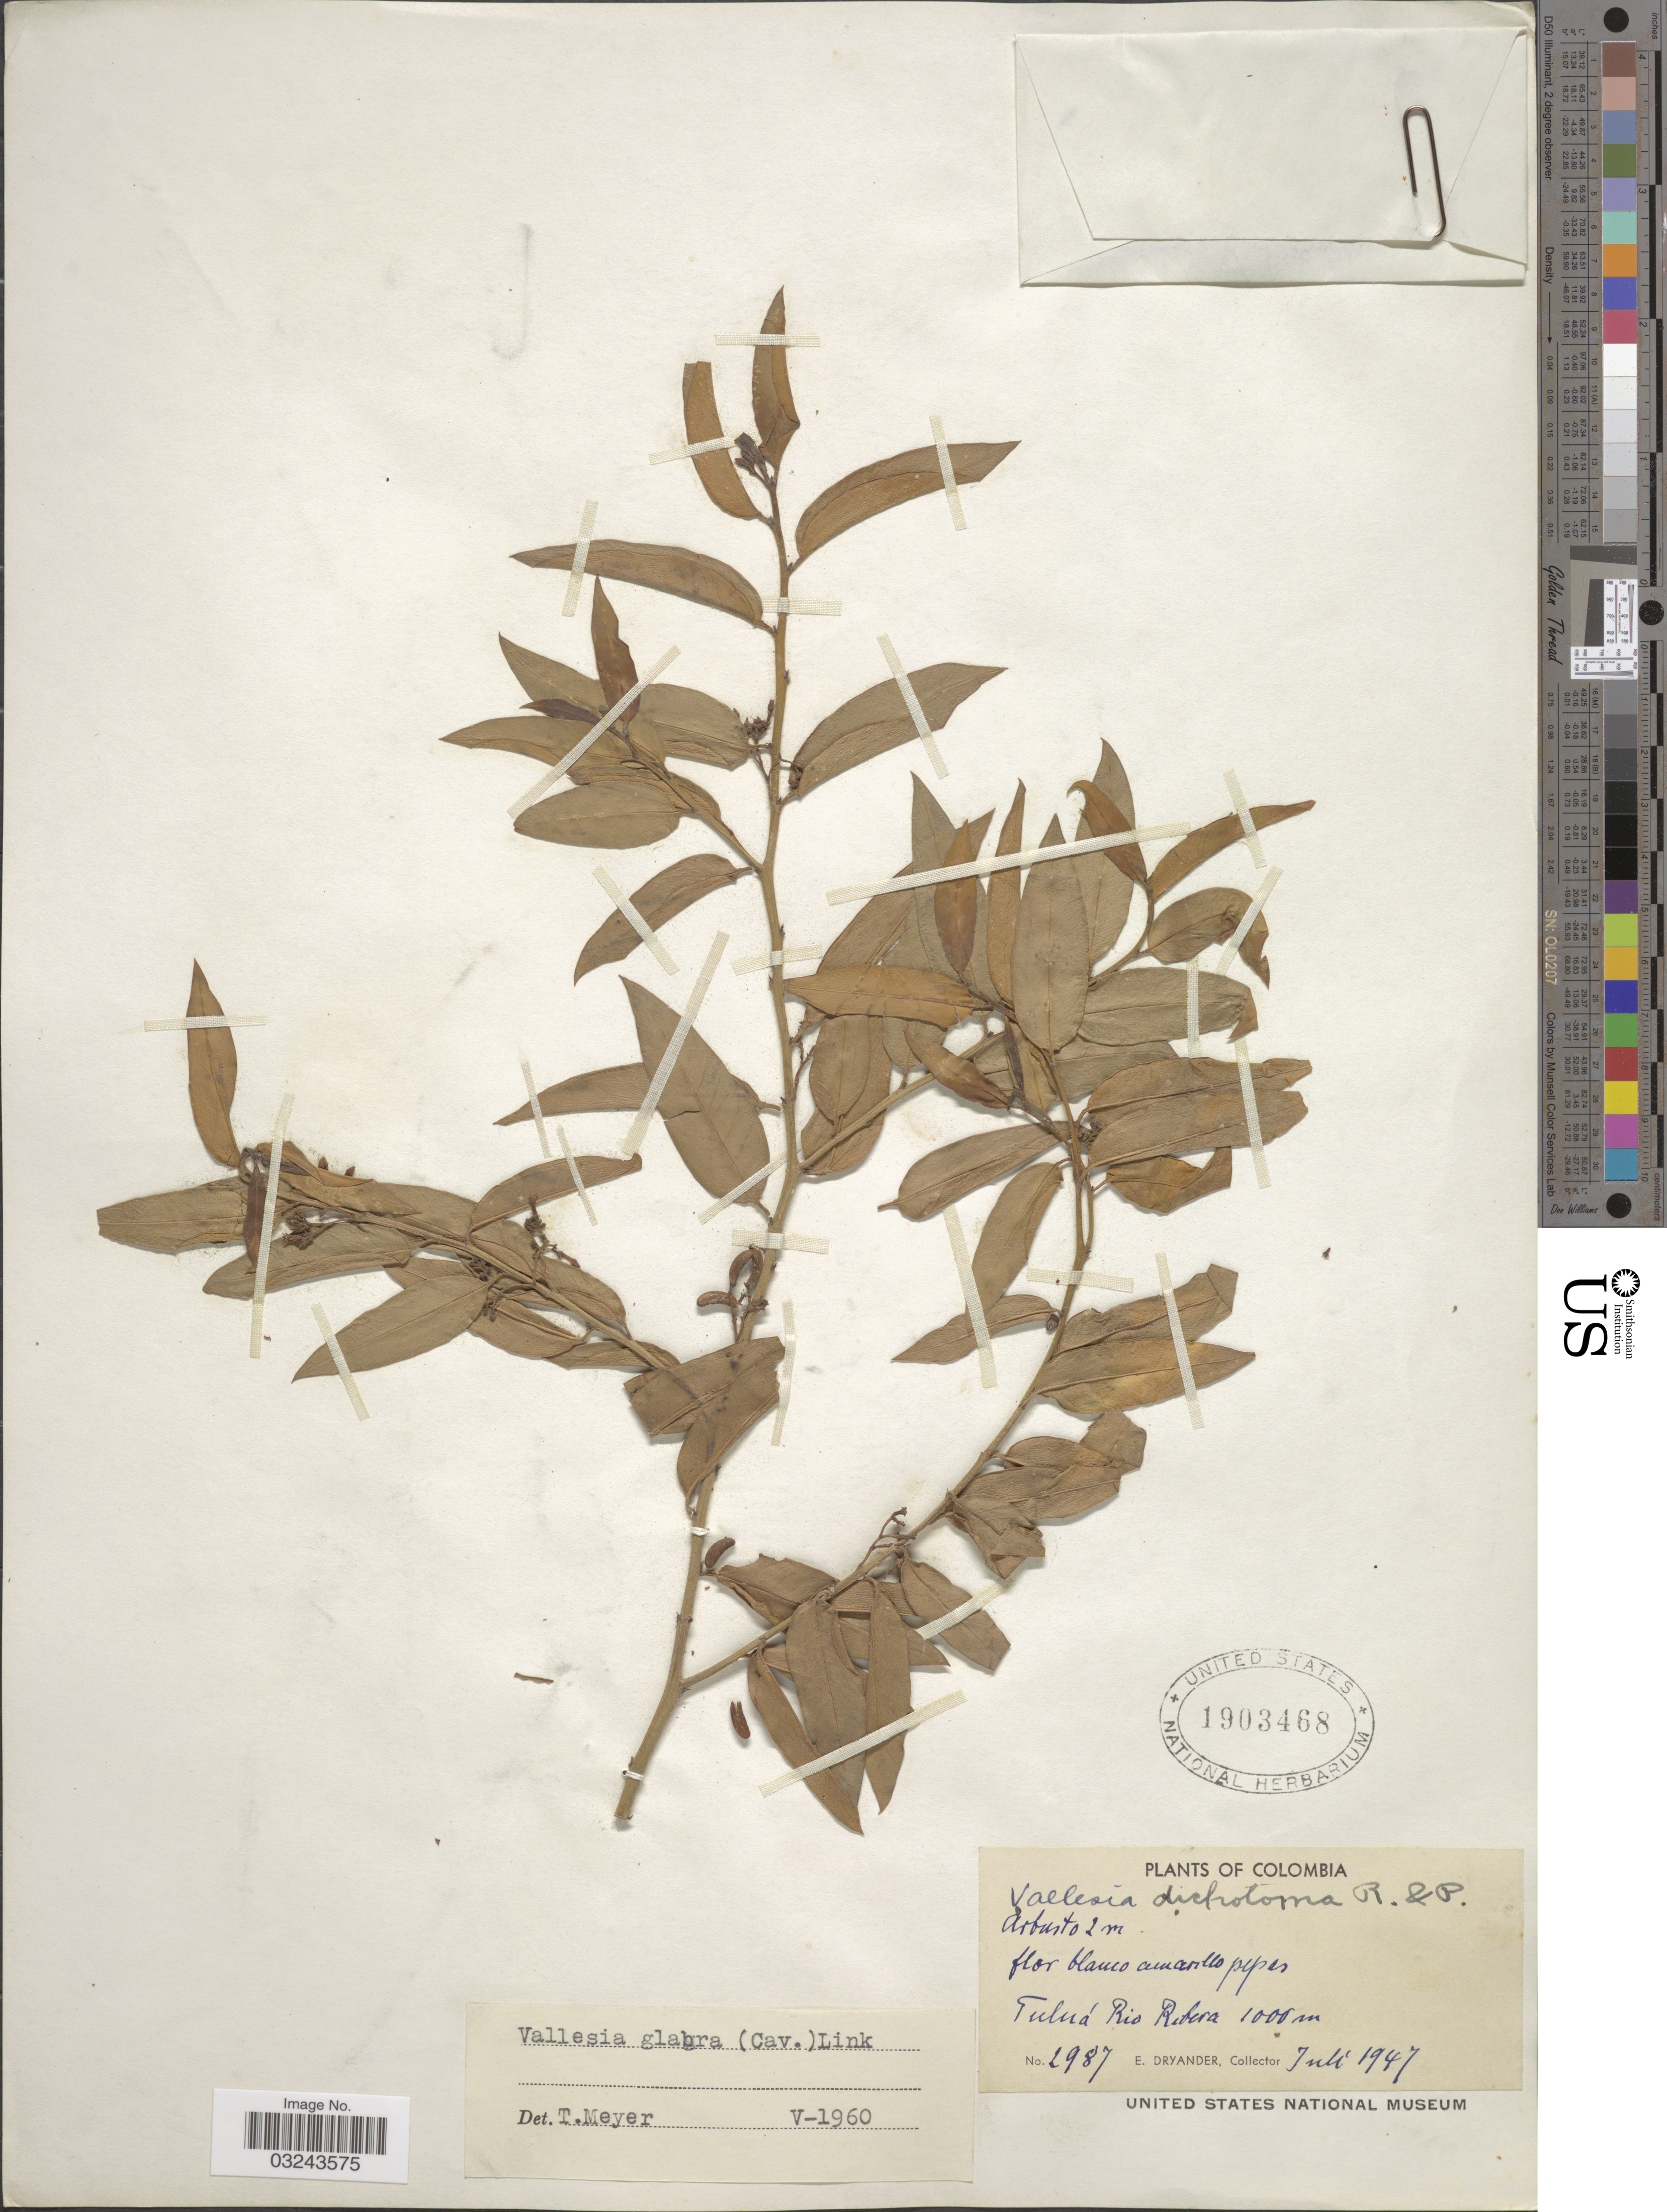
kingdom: Plantae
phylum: Tracheophyta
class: Magnoliopsida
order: Gentianales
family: Apocynaceae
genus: Vallesia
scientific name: Vallesia glabra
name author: (Cav.) Link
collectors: E. Dryander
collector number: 2987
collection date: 1947-07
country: Colombia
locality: Tuluá Rio Ribera.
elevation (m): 1000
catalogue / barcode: US 1903468